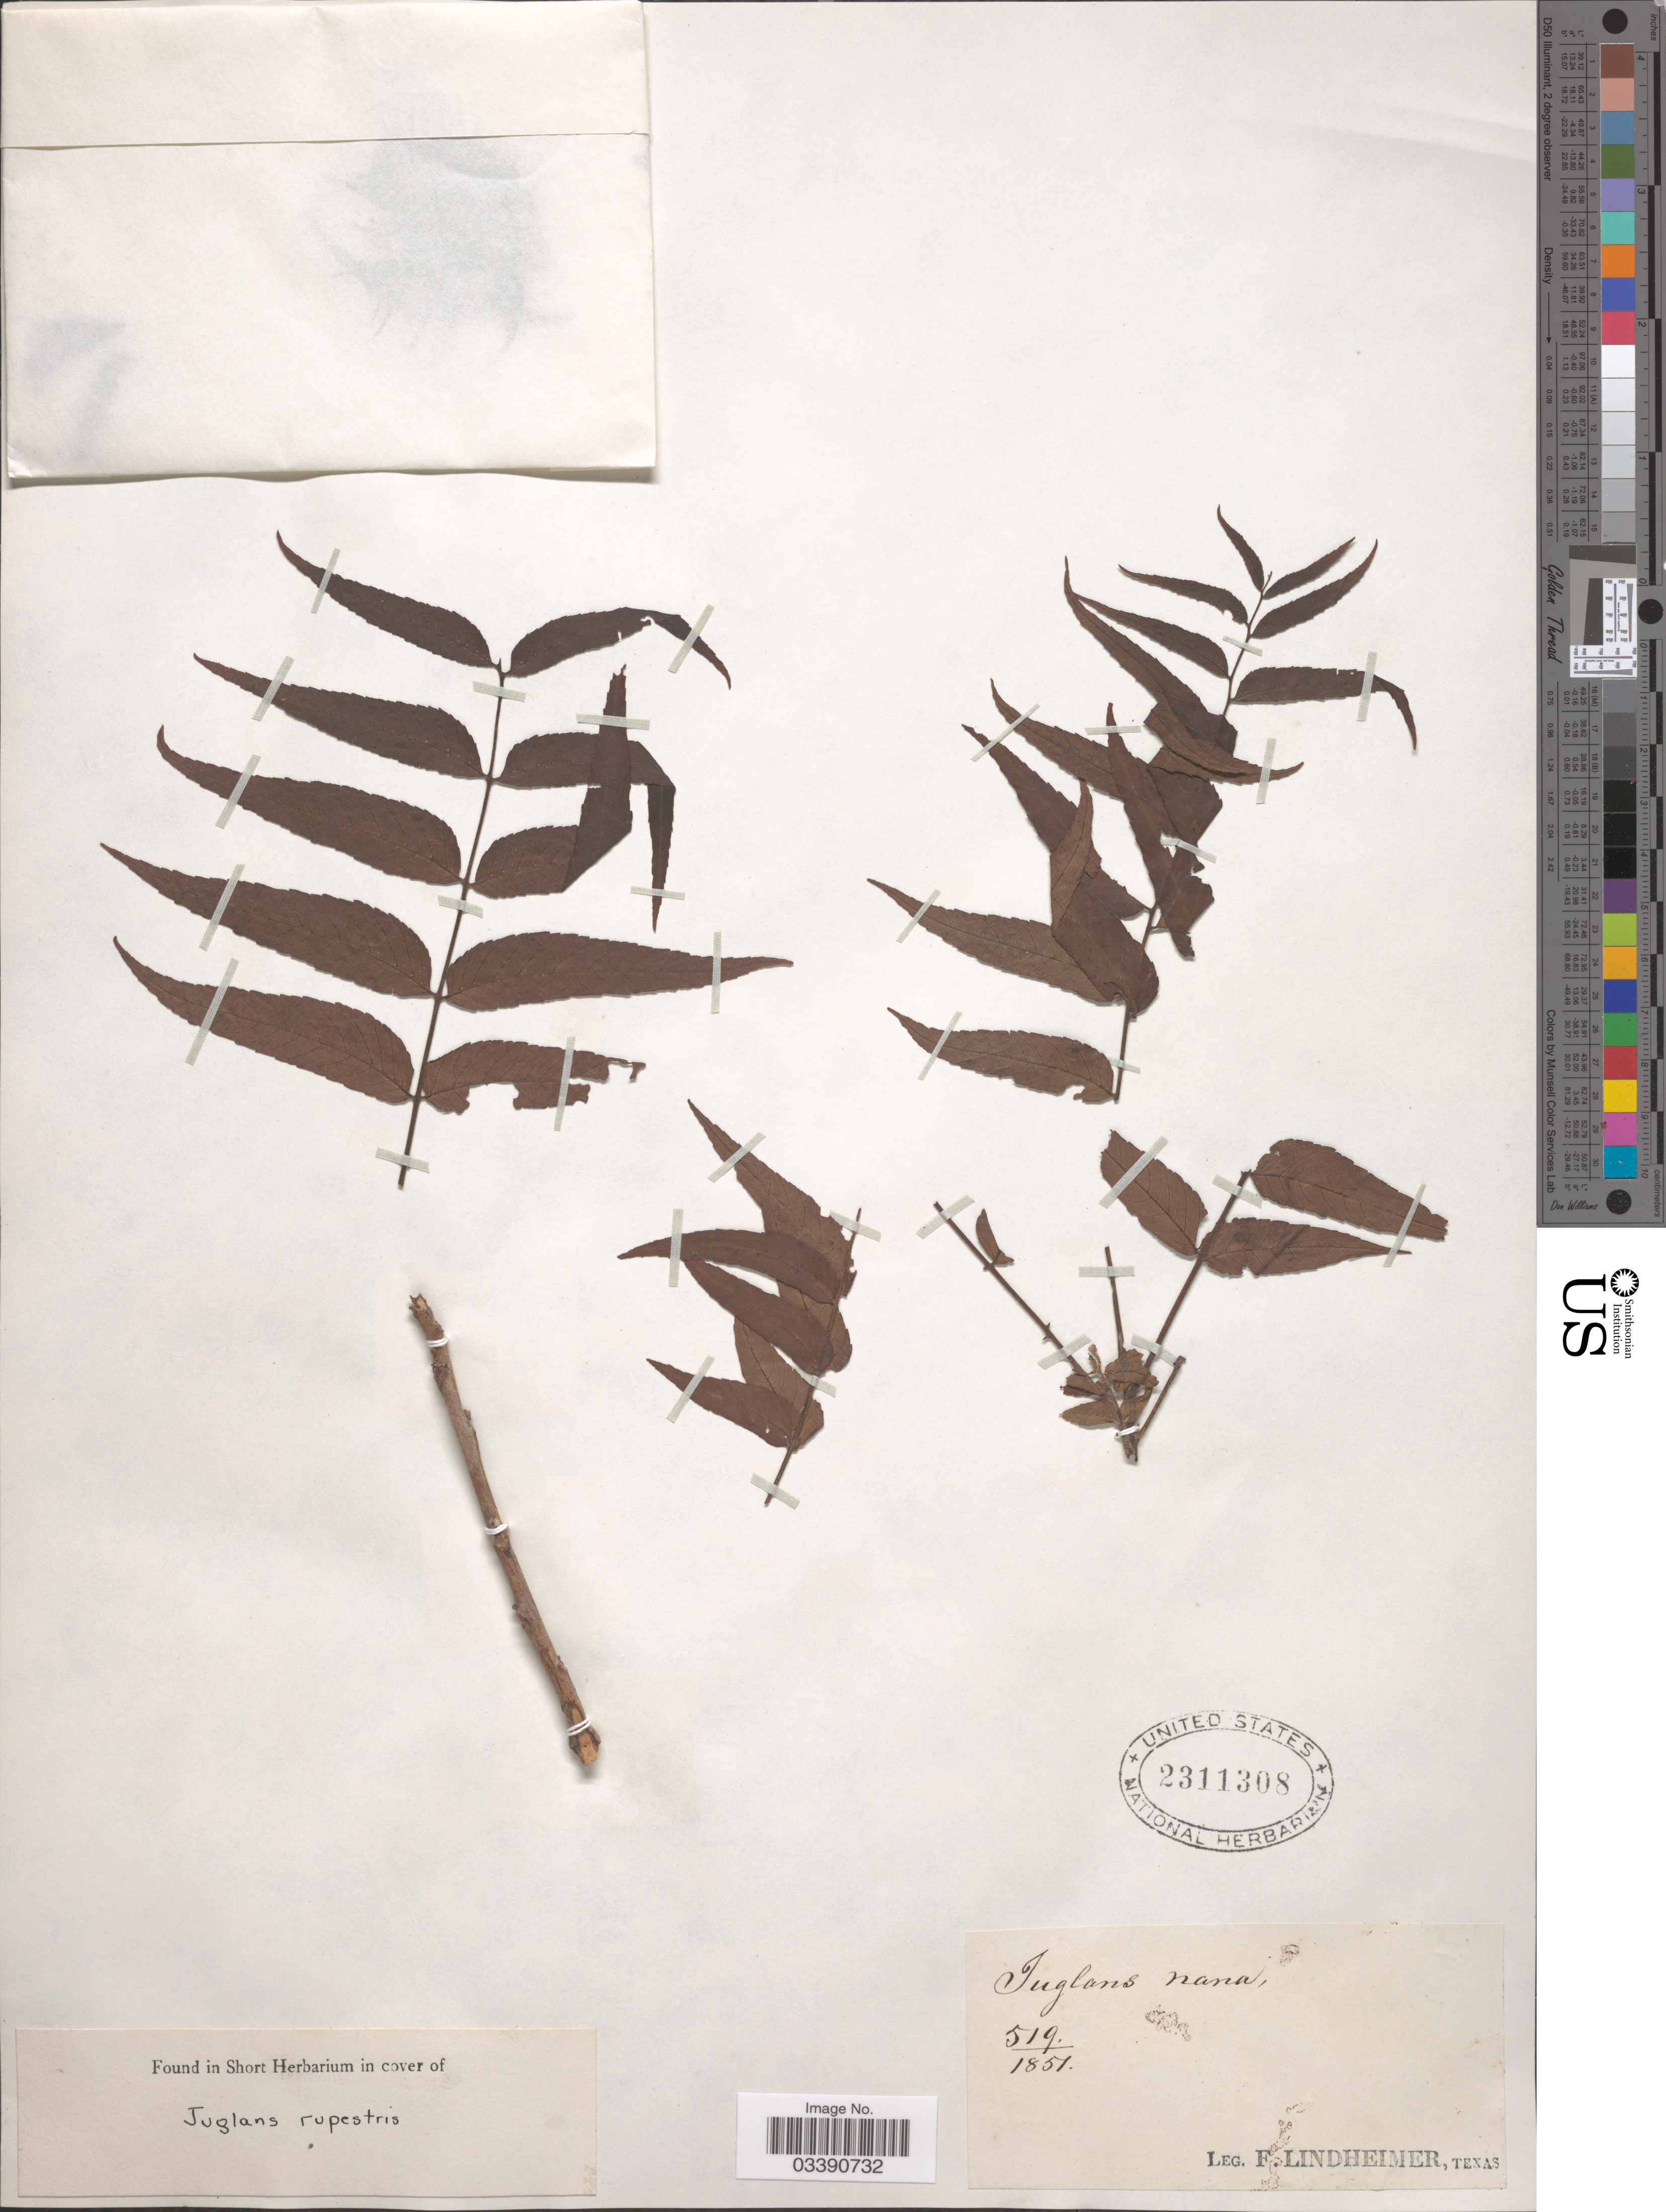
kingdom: Plantae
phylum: Tracheophyta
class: Magnoliopsida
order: Fagales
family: Juglandaceae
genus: Juglans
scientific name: Juglans microcarpa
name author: Berland. in Berland. & Chovell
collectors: F. Lindheimer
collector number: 519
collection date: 1851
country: United States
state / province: Texas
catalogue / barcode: US 2311308